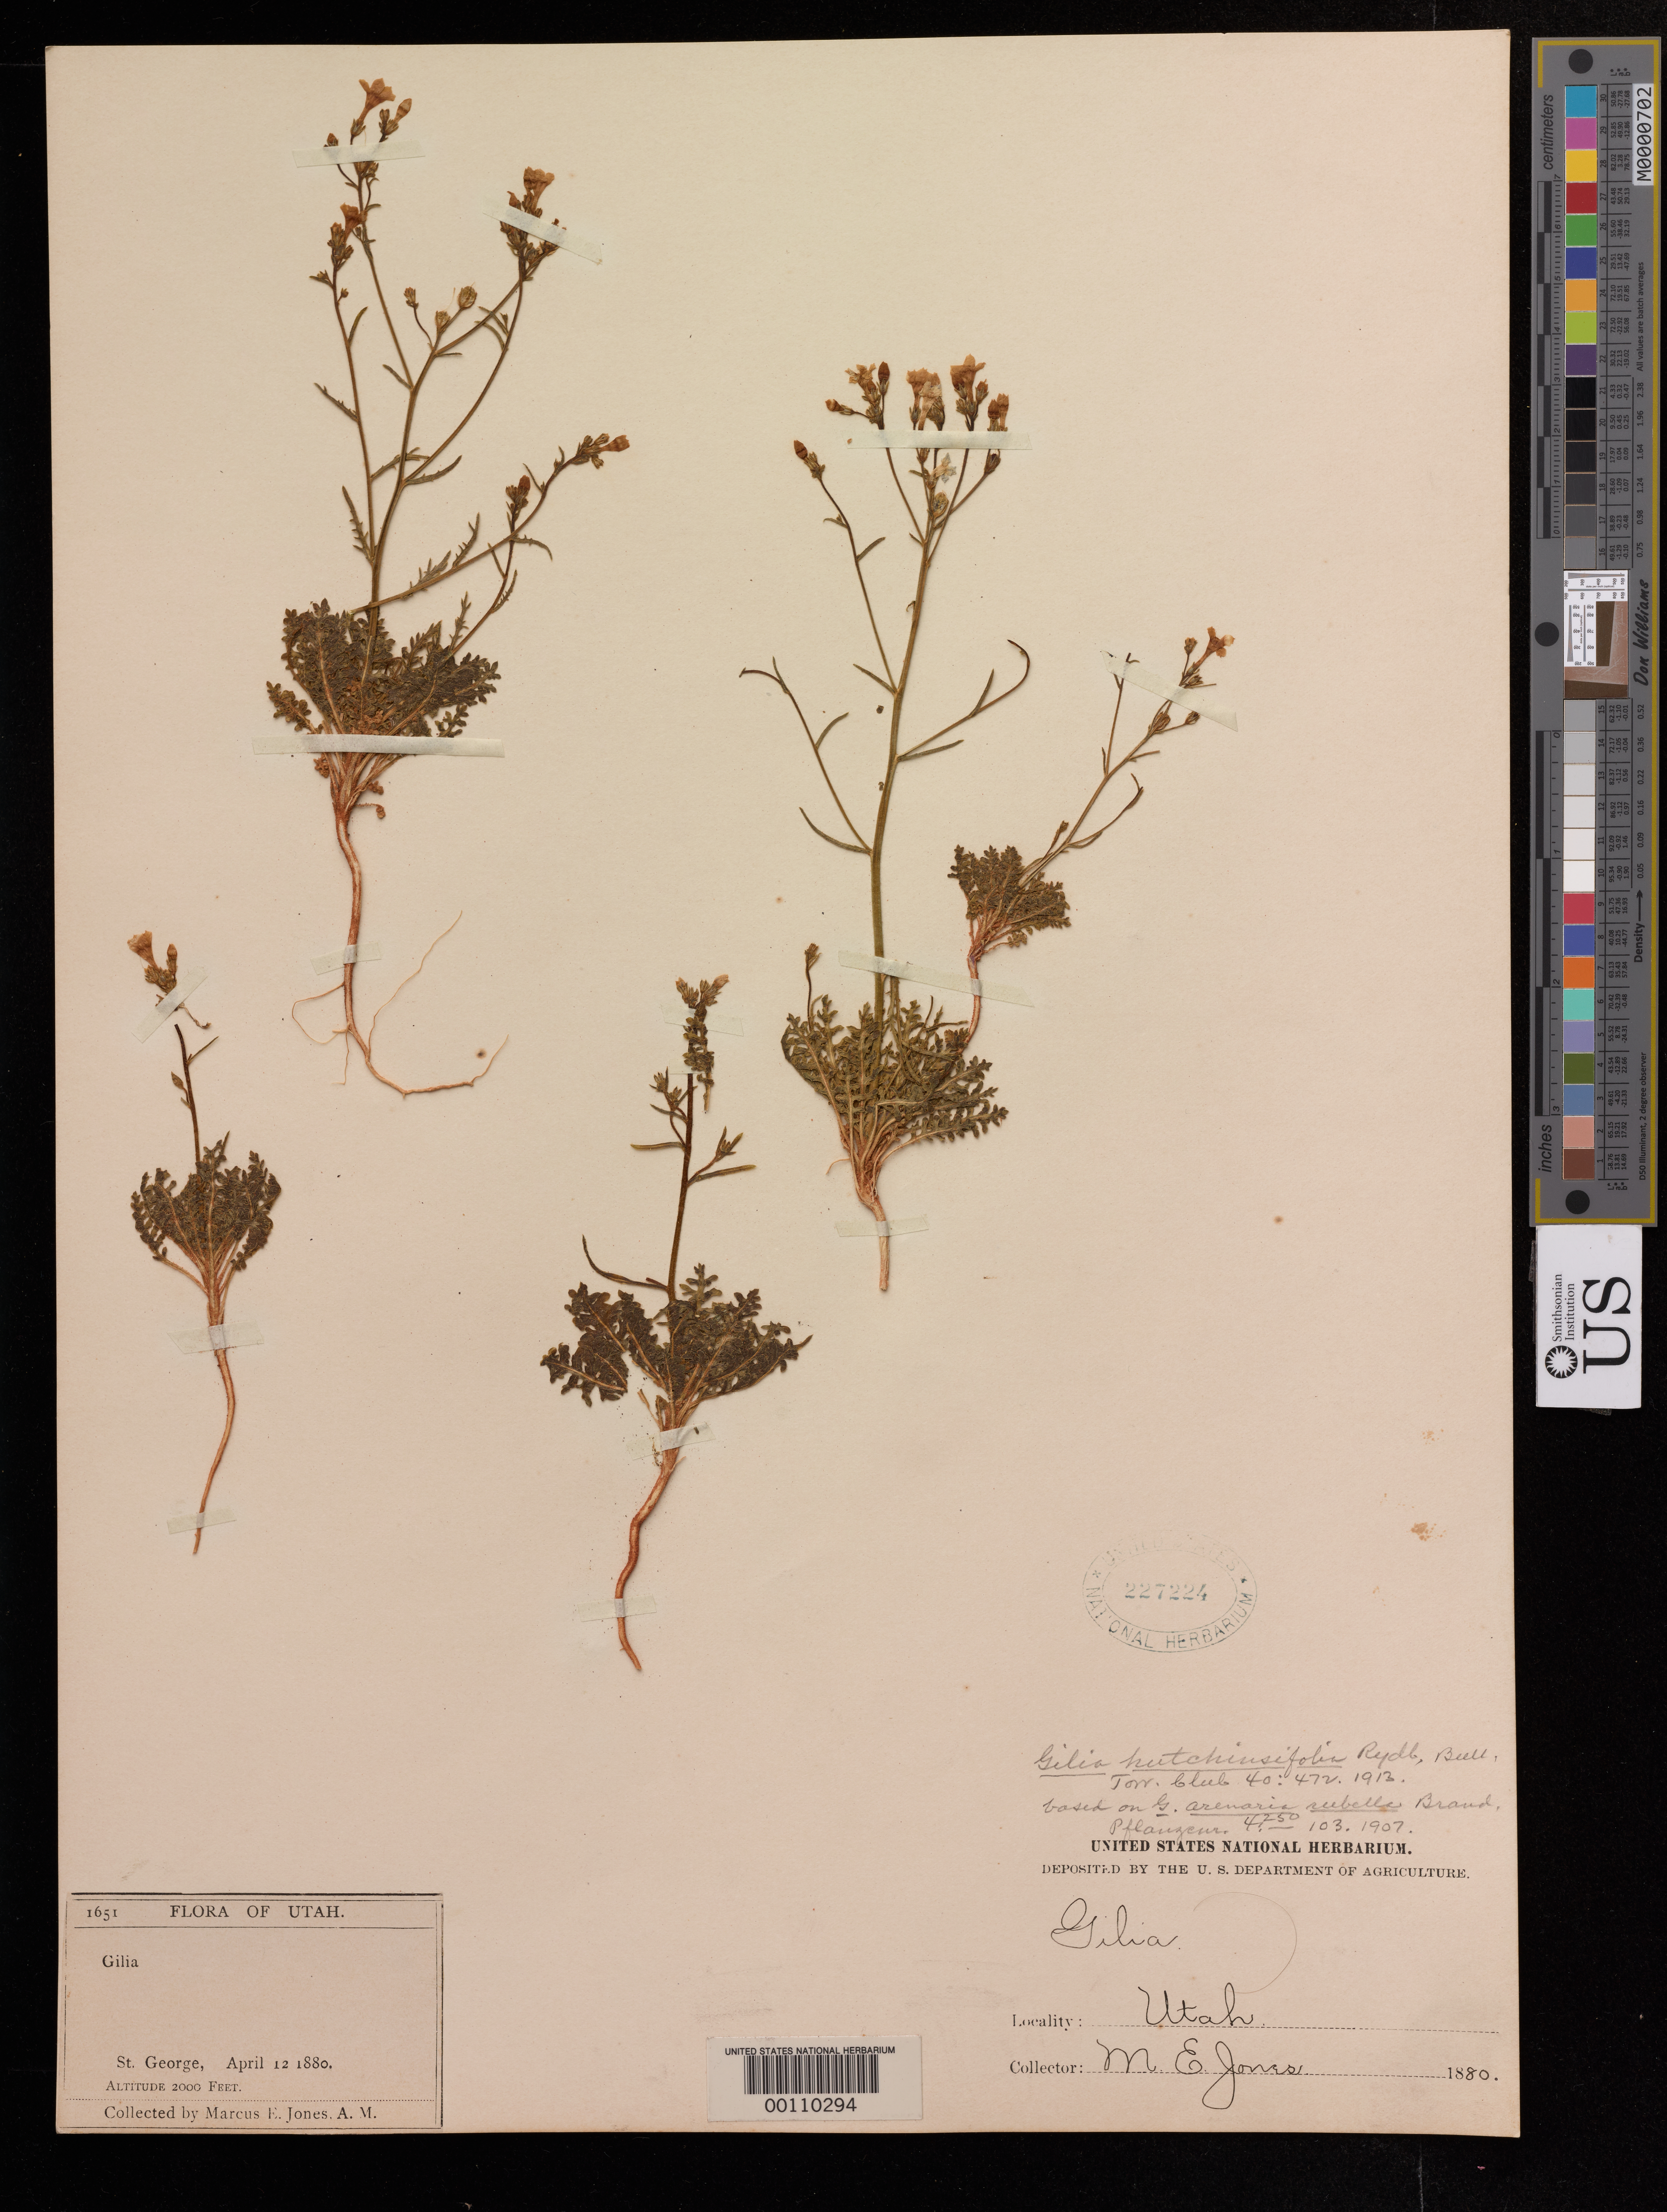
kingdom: Plantae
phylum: Tracheophyta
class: Magnoliopsida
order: Ericales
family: Polemoniaceae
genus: Gilia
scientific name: Gilia arenaria var. rubella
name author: Brand in Engl.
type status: Isosyntype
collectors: M. E. Jones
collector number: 1651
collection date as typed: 12 Apr 1880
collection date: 1880-04-12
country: United States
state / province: Utah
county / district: Washington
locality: St. George.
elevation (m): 2000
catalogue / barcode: US 227224